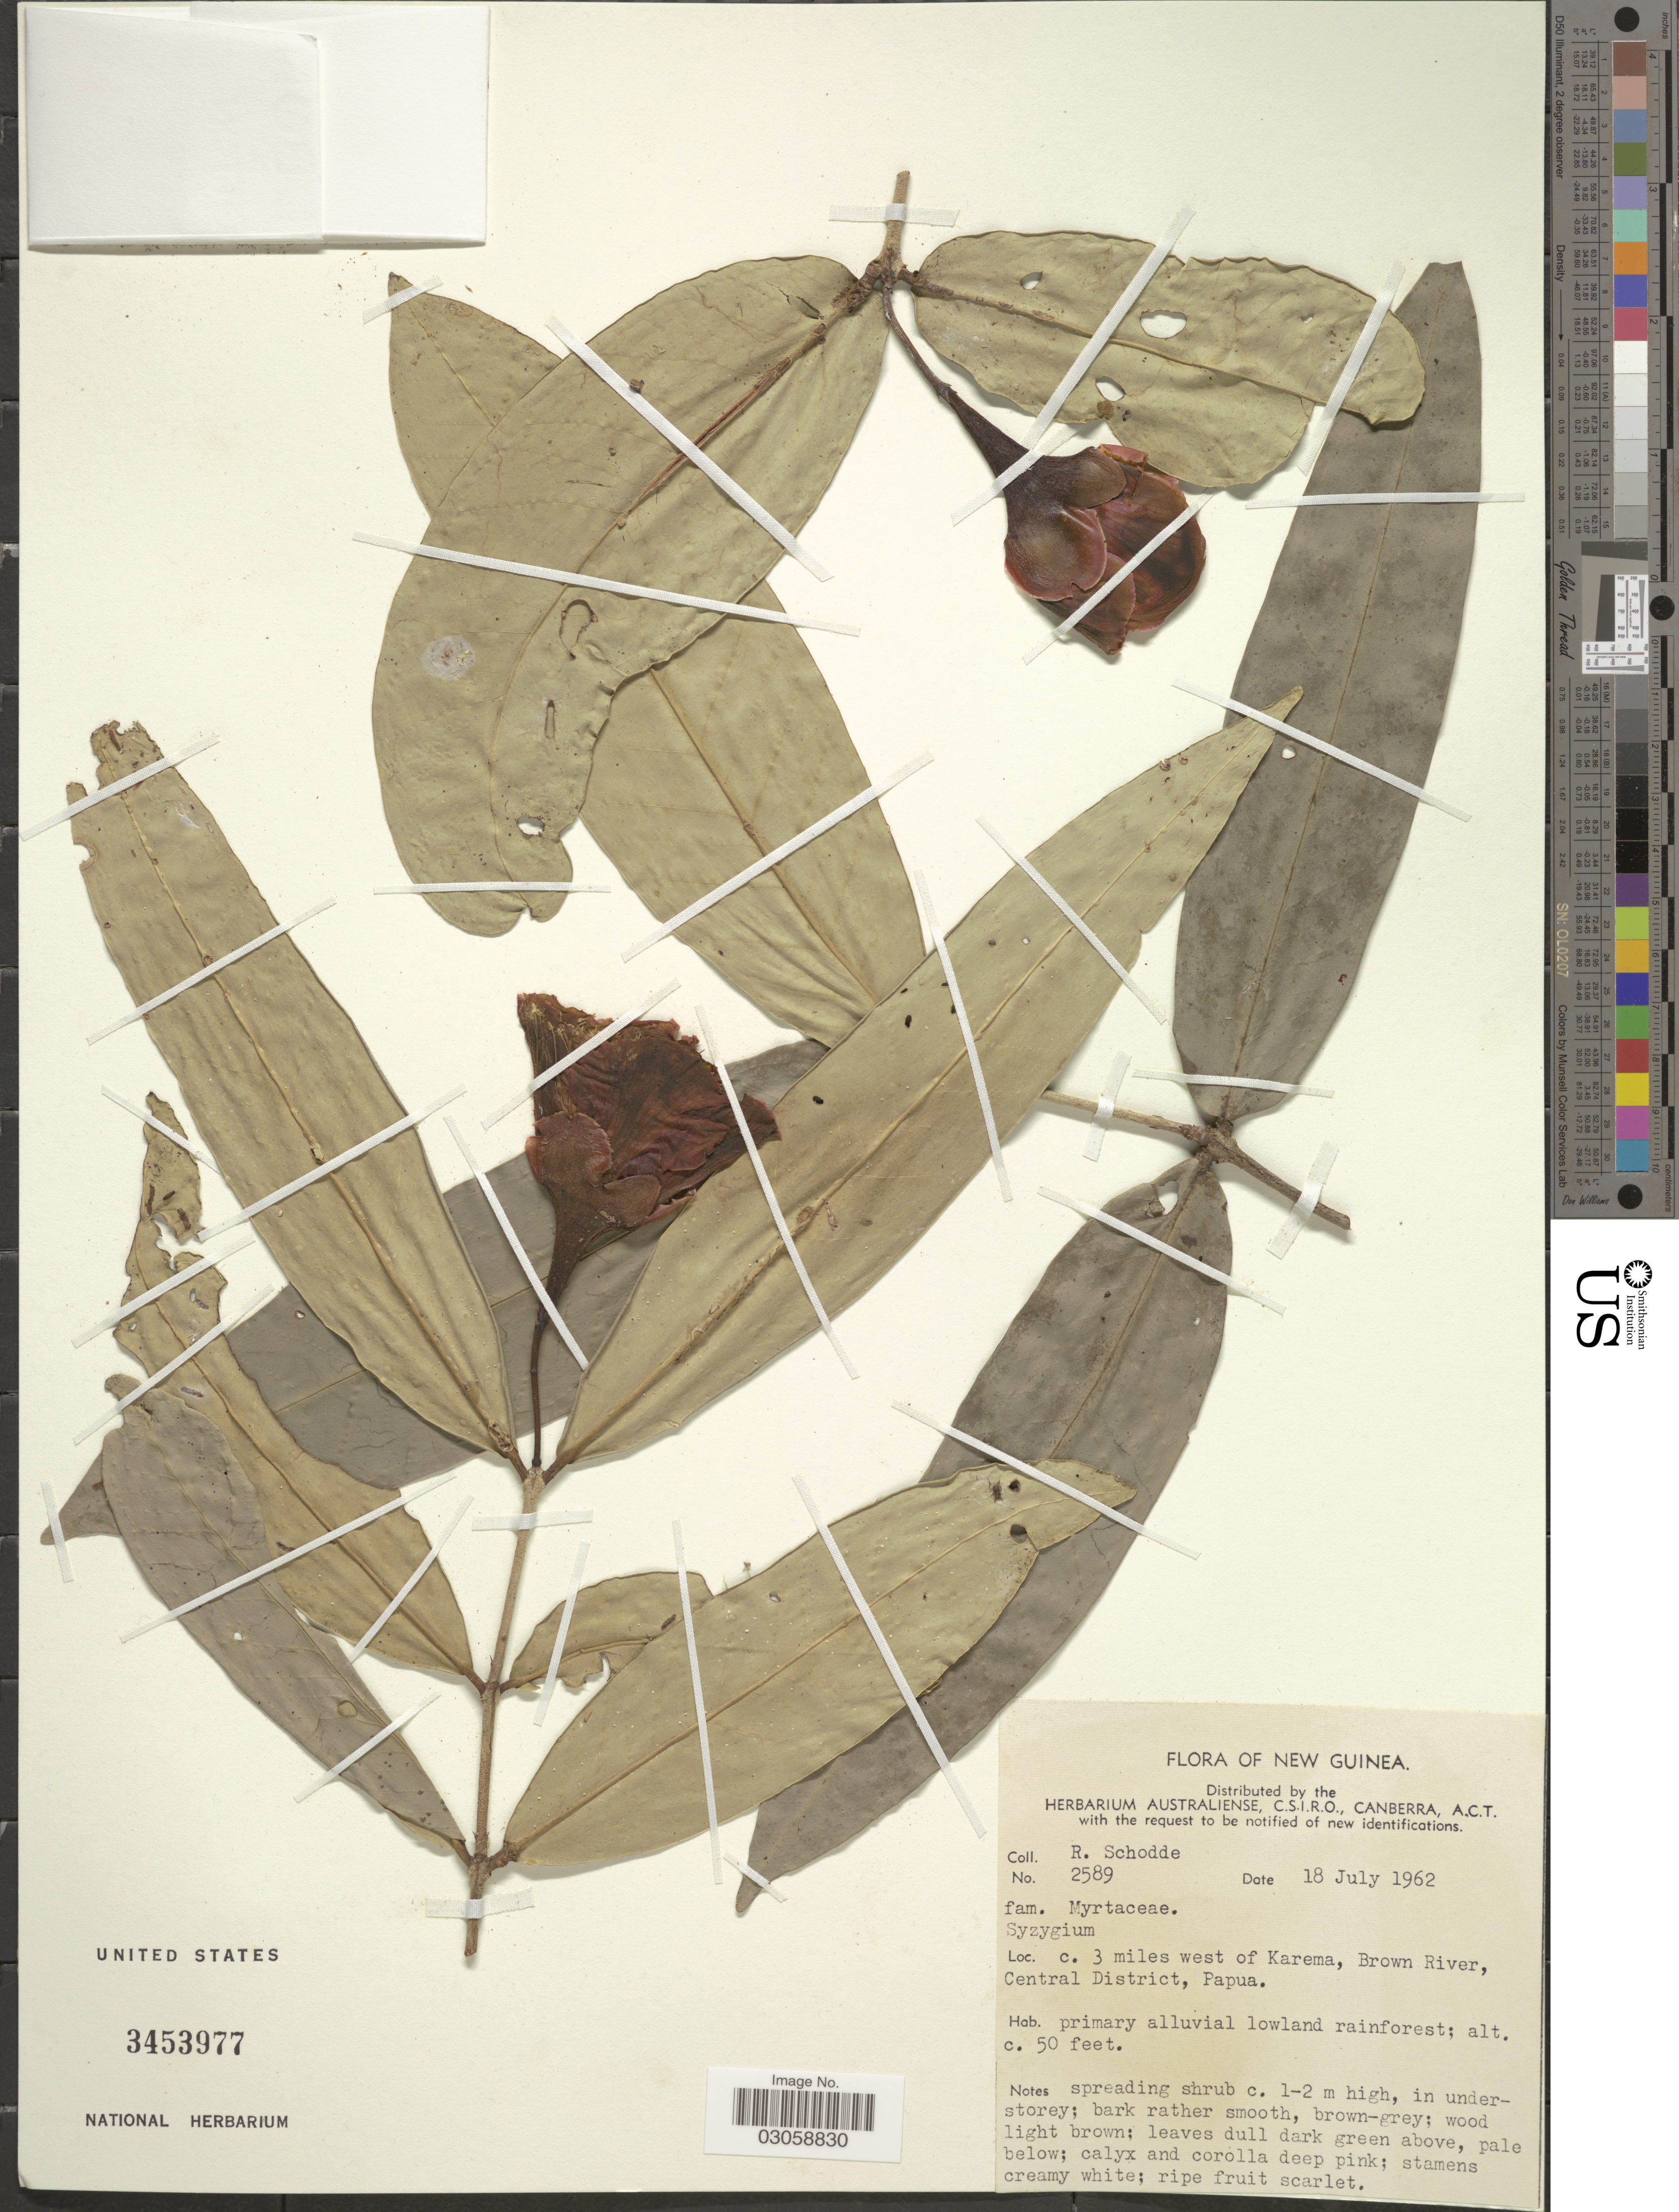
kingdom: Plantae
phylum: Tracheophyta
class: Magnoliopsida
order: Myrtales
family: Myrtaceae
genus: Syzygium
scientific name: Syzygium sp.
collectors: R. Schodde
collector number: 2589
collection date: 1962-07-18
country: Papua New Guinea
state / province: Central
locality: New Guinea, c. 3 miles west of Karema, Brown River, Central District, Papua.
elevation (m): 15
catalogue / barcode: US 3453977